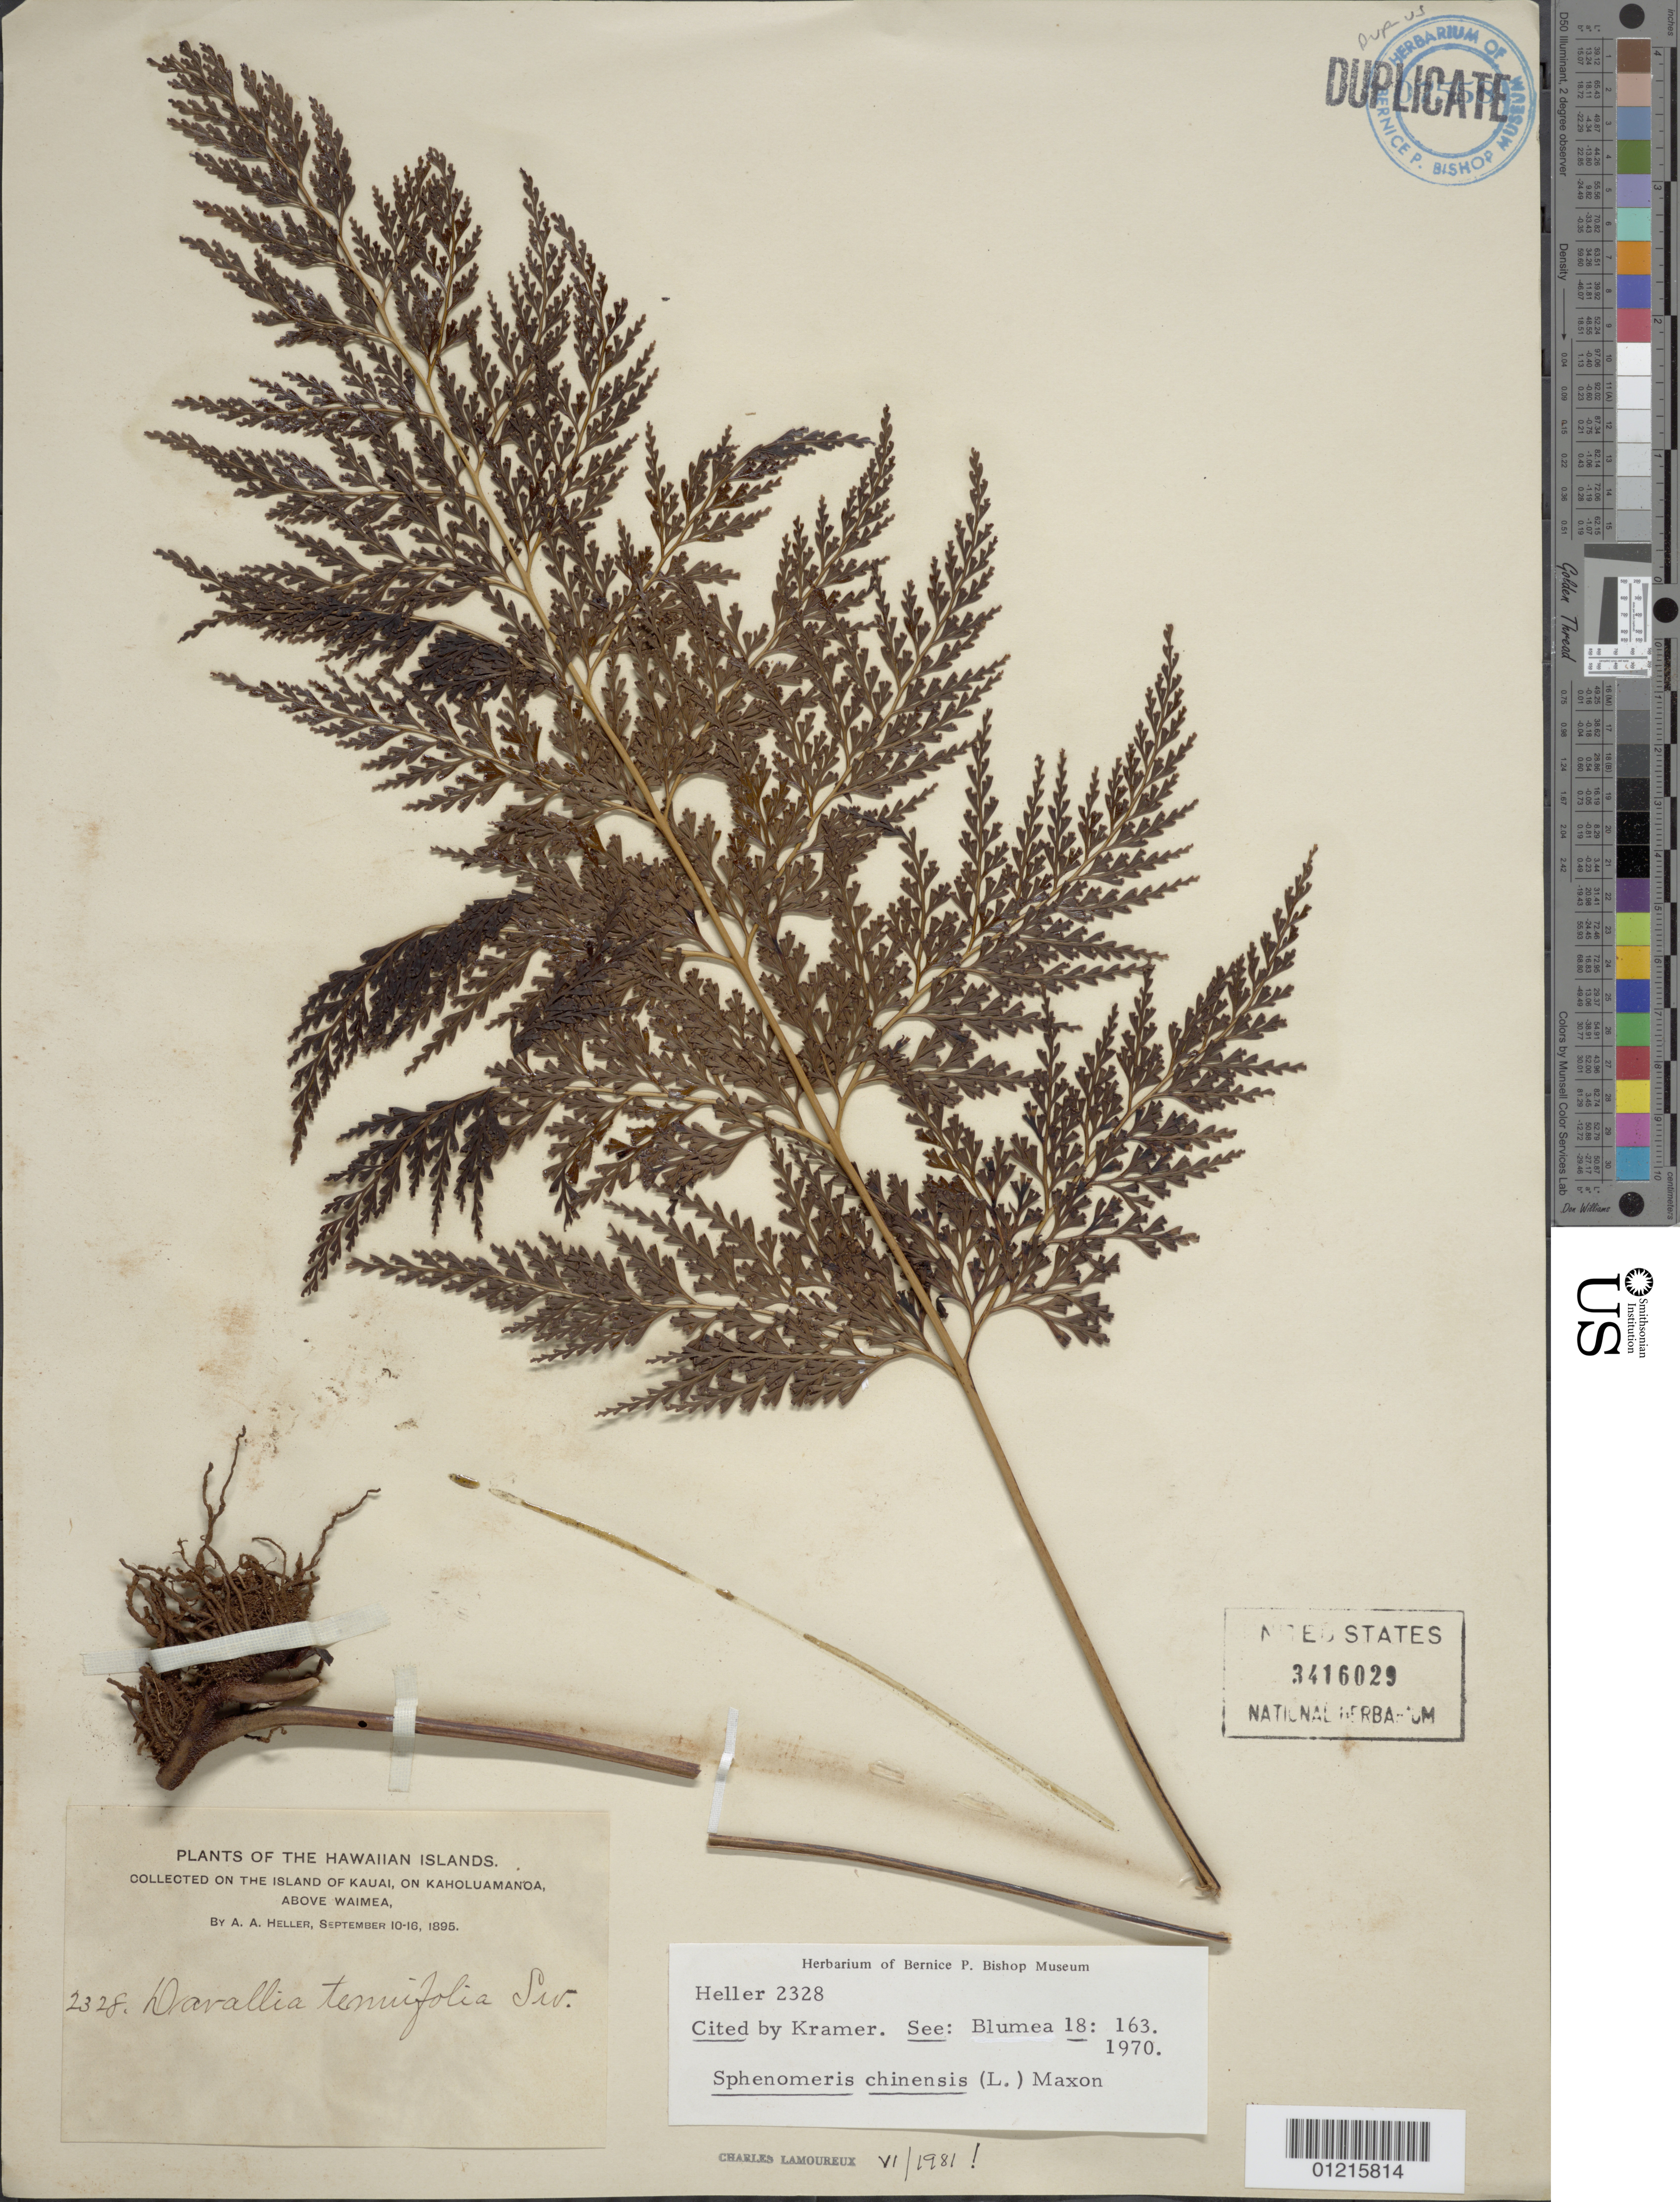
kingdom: Plantae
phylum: Tracheophyta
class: Polypodiopsida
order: Polypodiales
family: Lindsaeaceae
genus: Sphenomeris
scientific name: Sphenomeris chinensis var. chinensis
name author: (L.) Maxon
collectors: A. A. Heller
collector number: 2328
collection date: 1895-09-10/1895-09-16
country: United States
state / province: Hawaii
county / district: Honolulu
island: Kaua'i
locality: on Kaholuamanoa above Waimea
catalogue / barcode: US 3416029